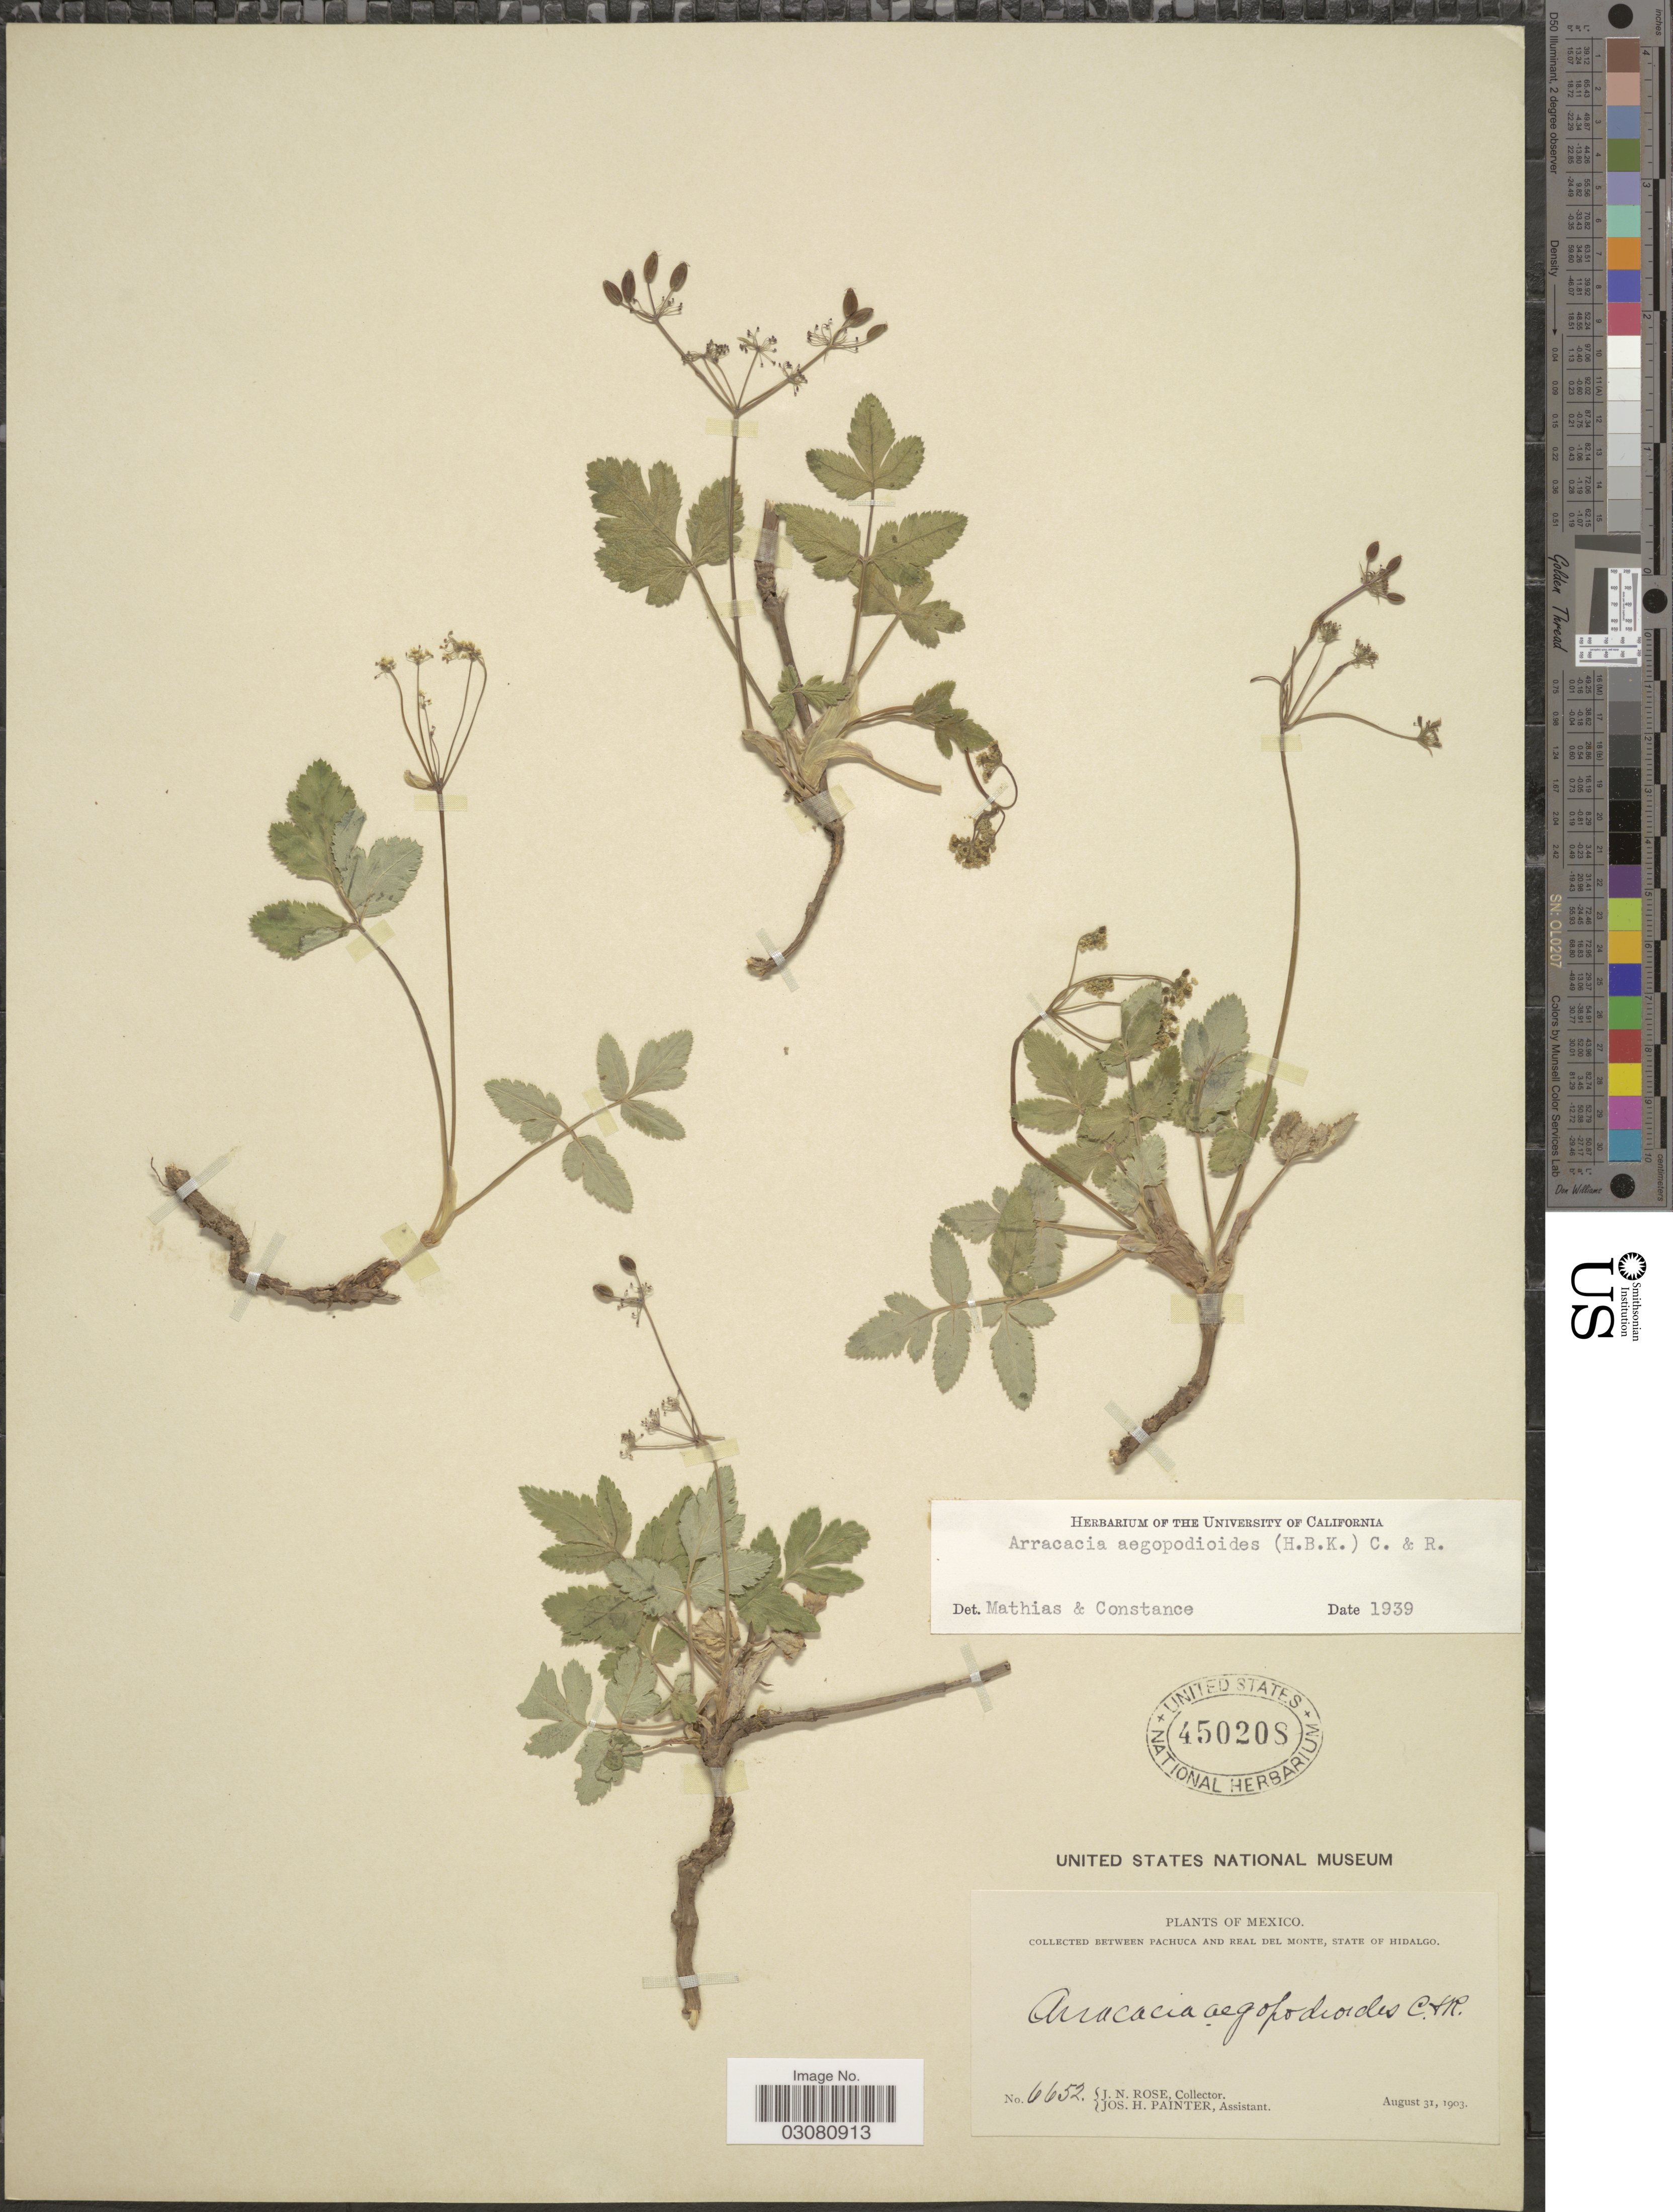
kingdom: Plantae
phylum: Tracheophyta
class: Magnoliopsida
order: Apiales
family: Apiaceae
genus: Arracacia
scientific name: Arracacia aegopodioides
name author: (Kunth) J.M. Coult. & Rose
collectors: J. N. Rose & J. H. Painter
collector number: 6652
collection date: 1903-08-31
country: Mexico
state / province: Hidalgo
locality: Between Pachuca and Real del monte.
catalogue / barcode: US 450208